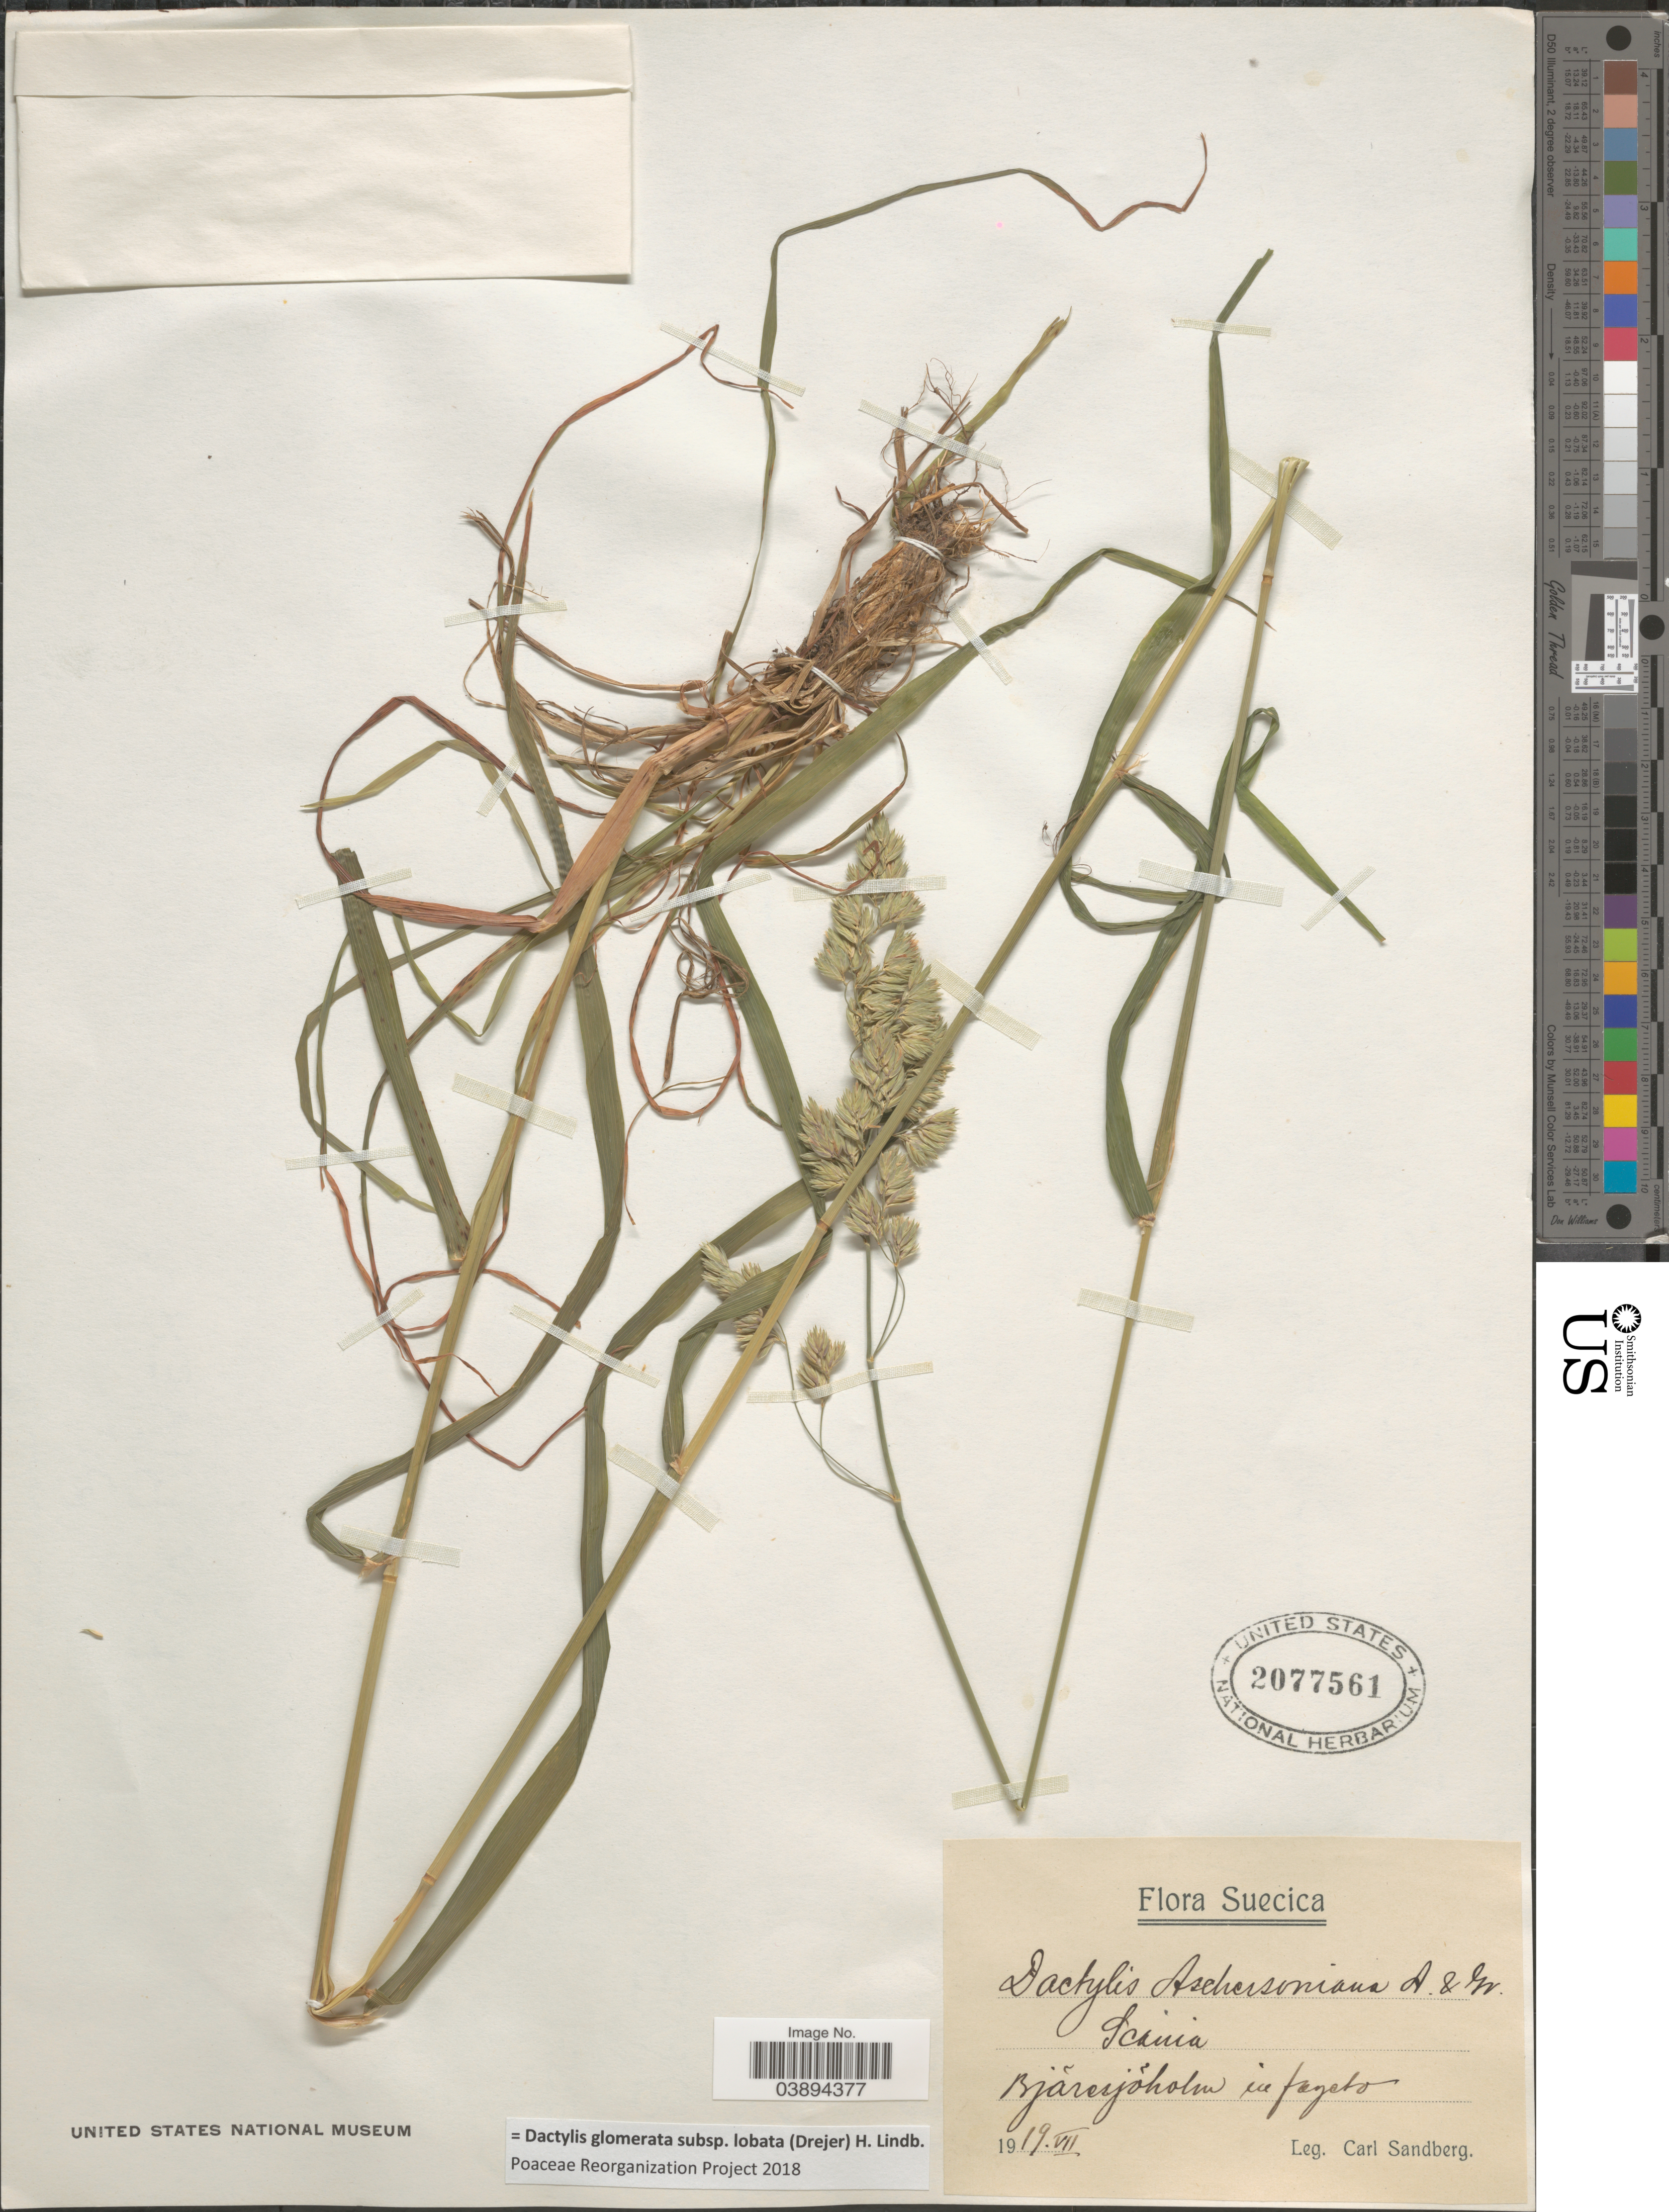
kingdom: Plantae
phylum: Tracheophyta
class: Liliopsida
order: Poales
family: Poaceae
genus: Dactylis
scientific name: Dactylis glomerata subsp. lobata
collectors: C. Sandberg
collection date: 1919-07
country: Sweden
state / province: Skåne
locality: Suecica. Scania. Bjärsjöholm.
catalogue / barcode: US 2077561